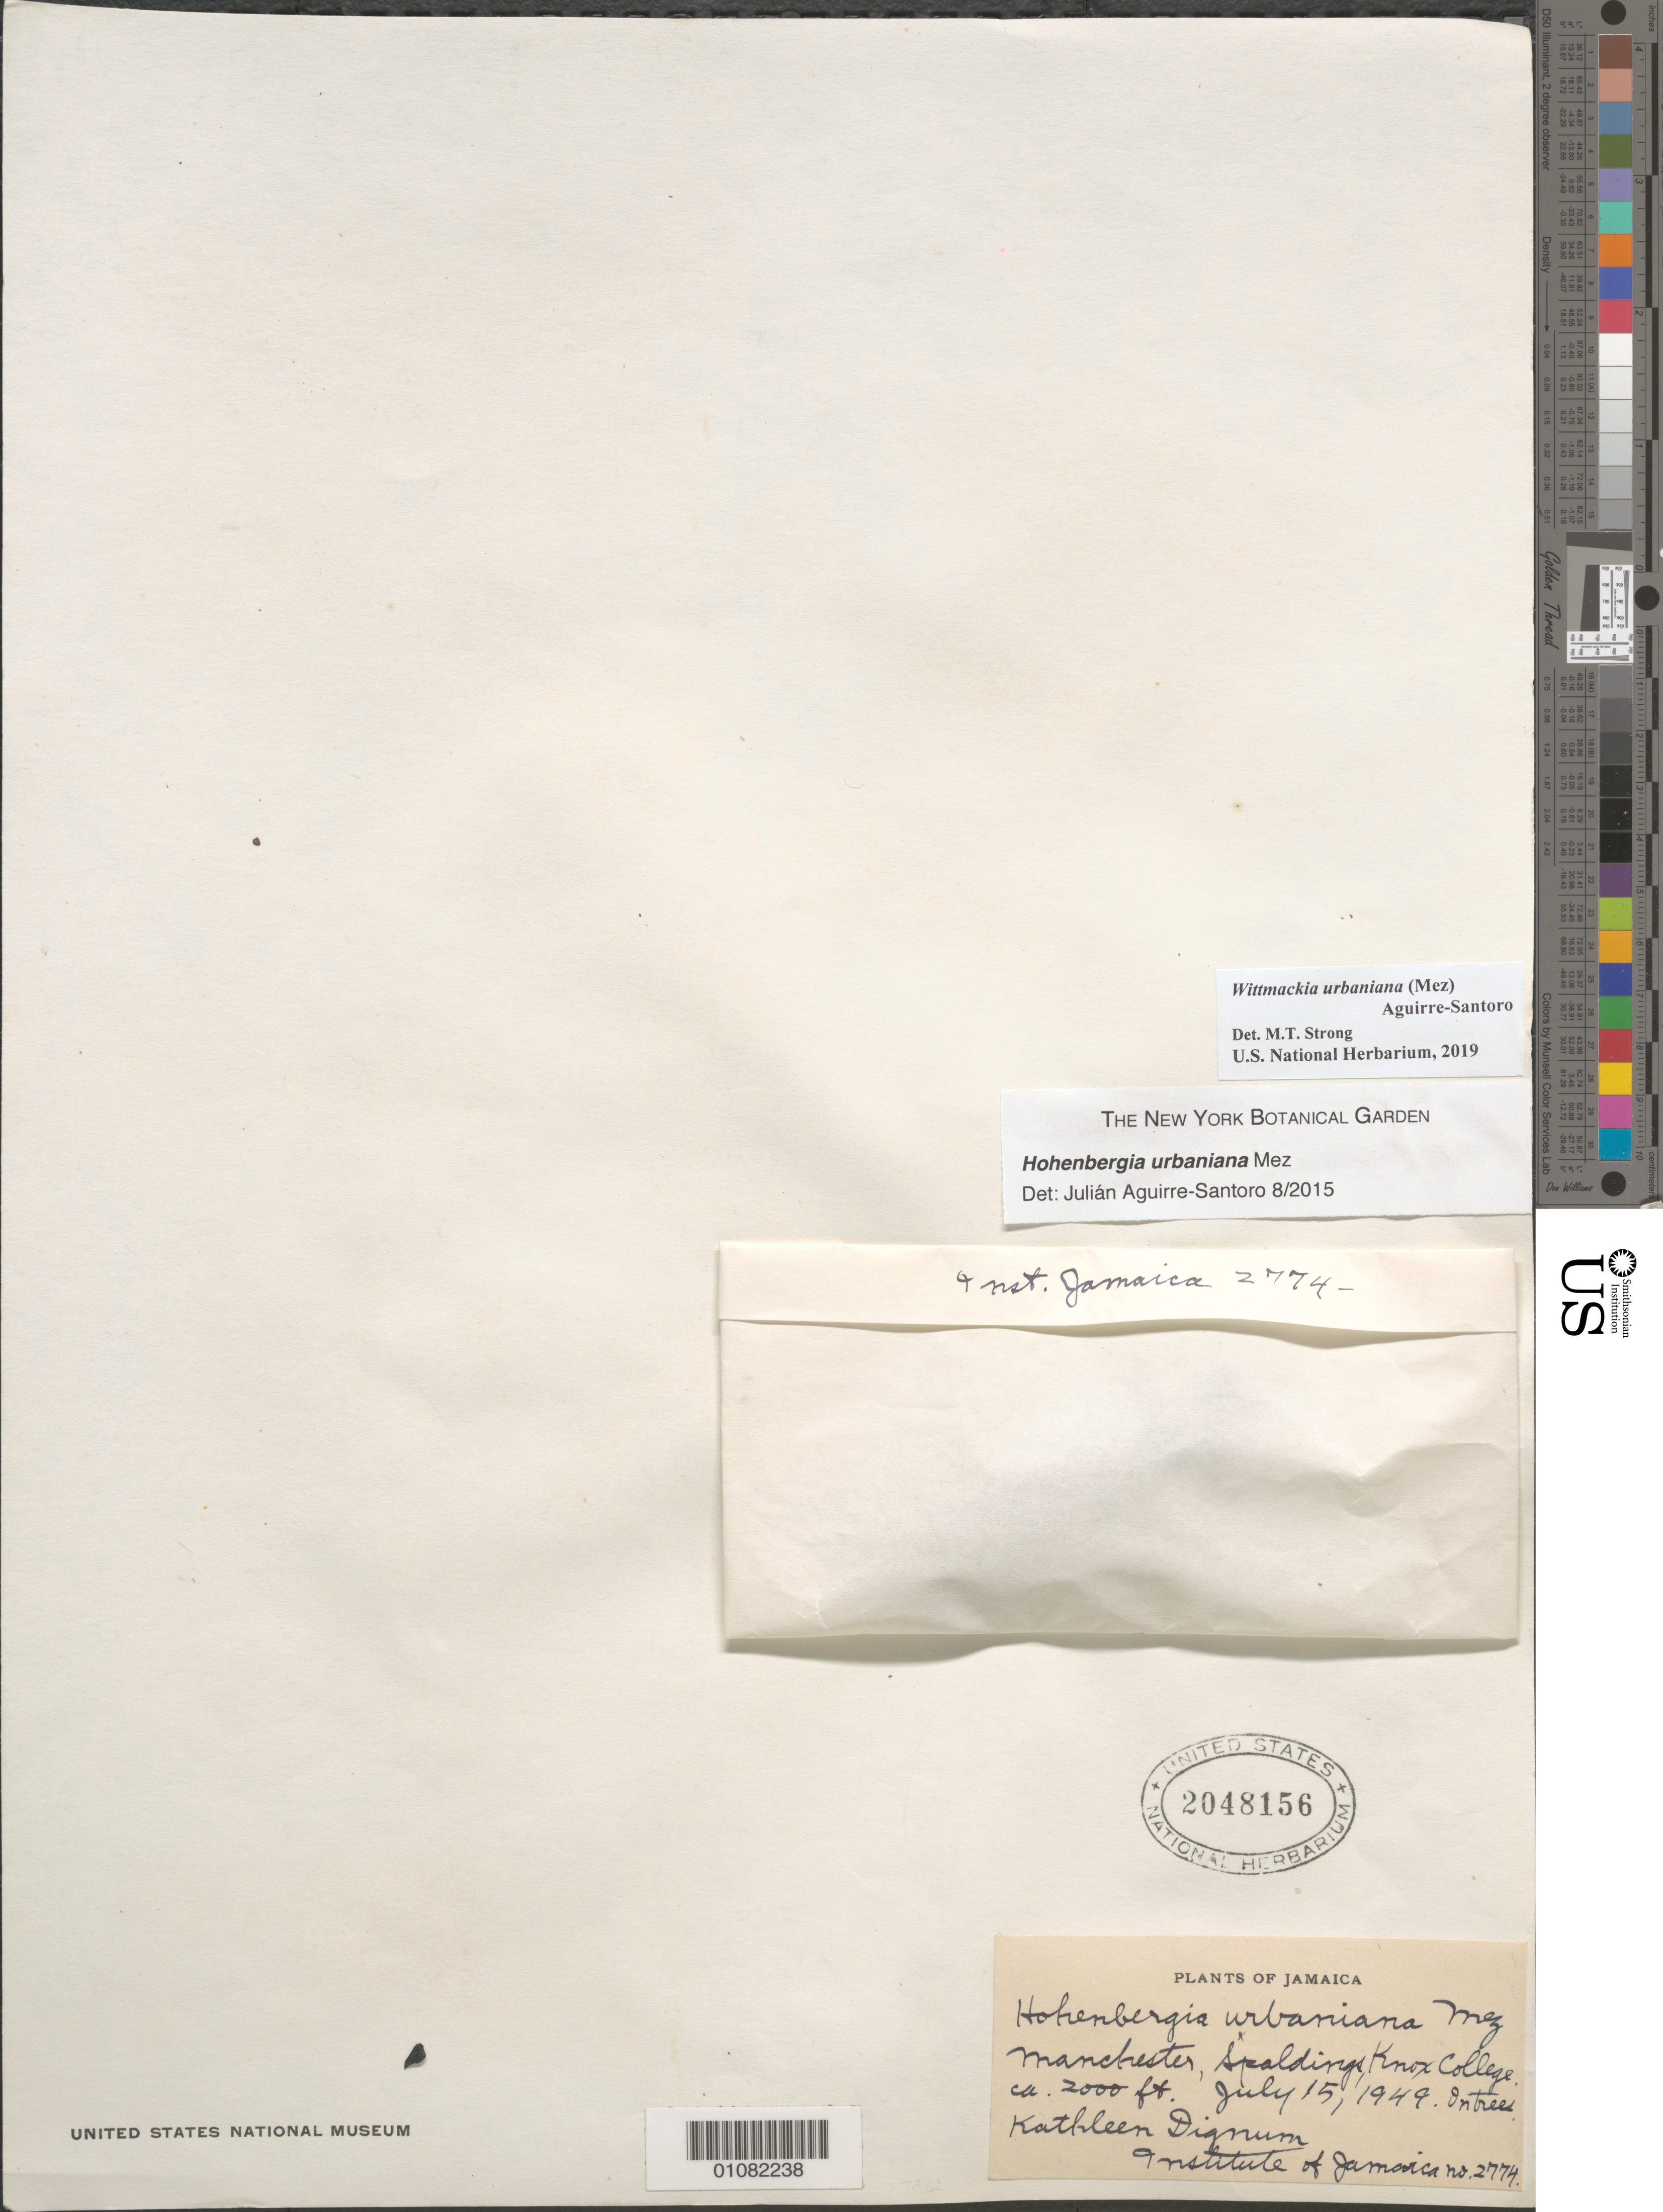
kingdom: Plantae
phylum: Tracheophyta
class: Liliopsida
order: Poales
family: Bromeliaceae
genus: Wittmackia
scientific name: Wittmackia urbaniana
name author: (Mez) Aguirre-Santoro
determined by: Strong, Mark T., (BOT), Smithsonian Institution - National Museum of Natural History (UNITED STATES)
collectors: K. Dignum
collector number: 2774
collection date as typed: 15 Jul 1949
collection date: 1949-07-15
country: Jamaica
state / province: Manchester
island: Jamaica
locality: Spaldings, Knox College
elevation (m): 610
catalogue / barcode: US 2048156